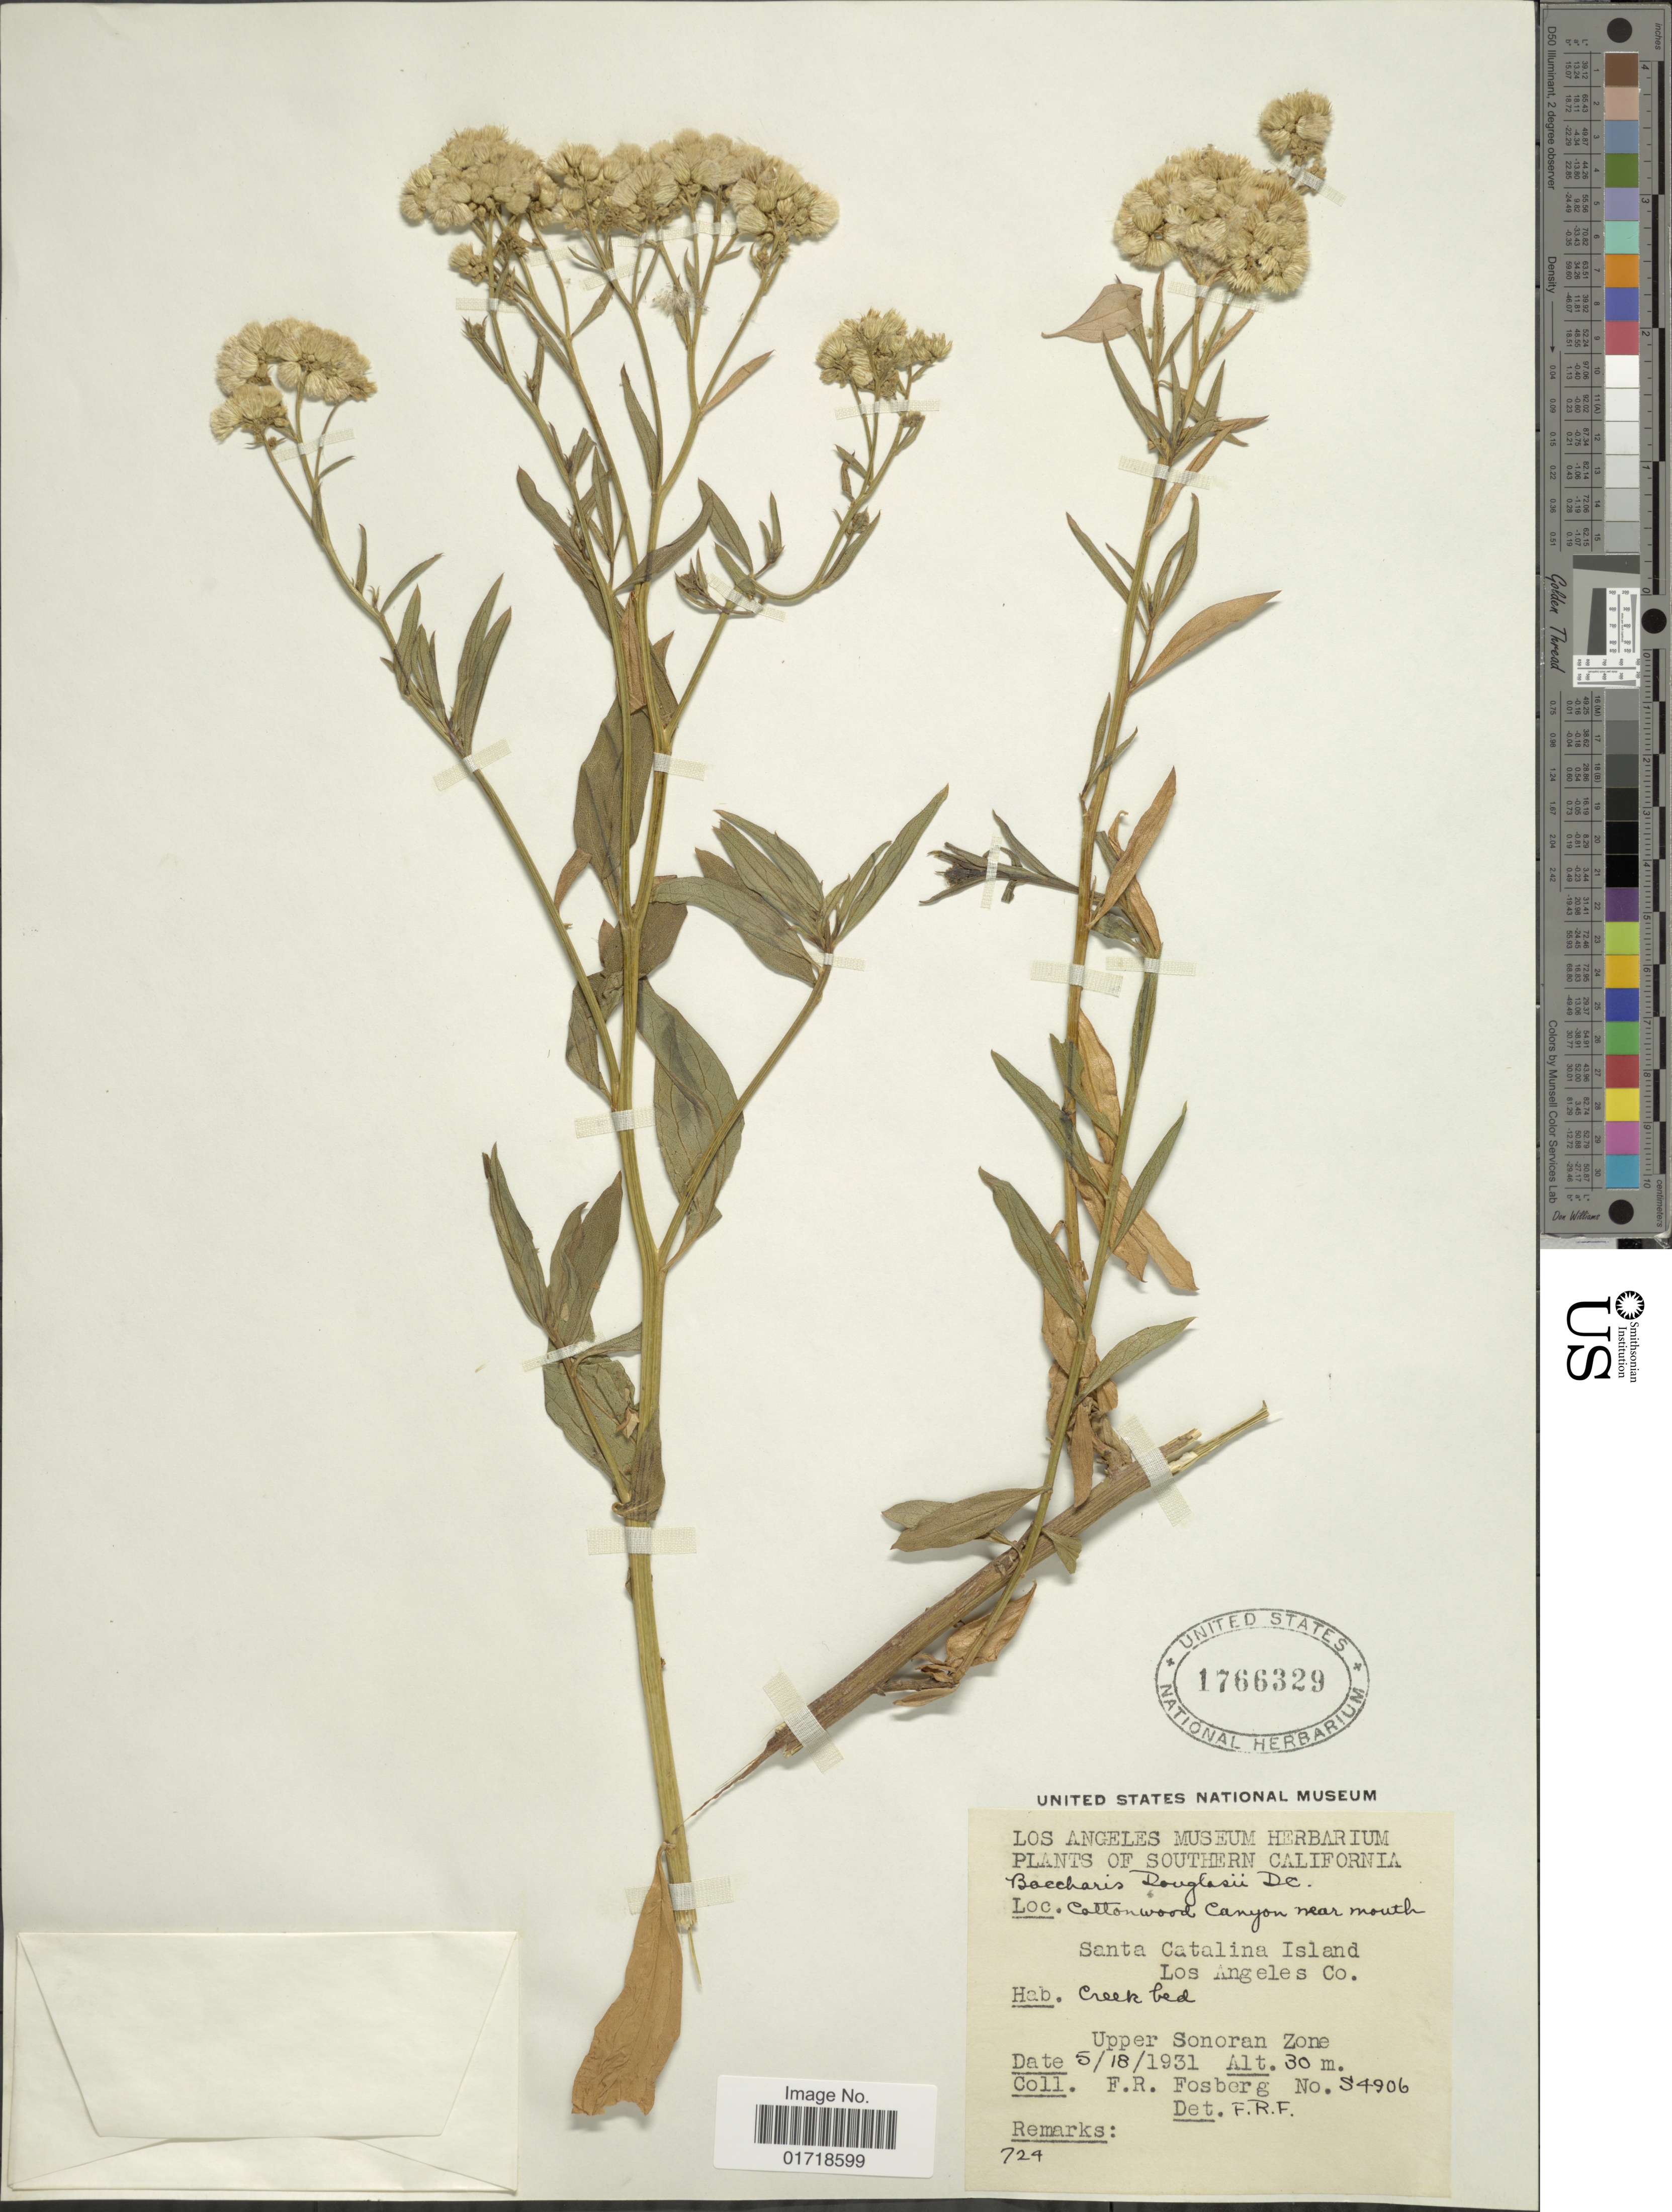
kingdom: Plantae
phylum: Tracheophyta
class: Magnoliopsida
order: Asterales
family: Asteraceae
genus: Baccharis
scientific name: Baccharis douglasii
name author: DC.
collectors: F. R. Fosberg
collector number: S4906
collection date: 1931-05-18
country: United States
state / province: California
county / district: Los Angeles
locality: Santa Catalina Island, Los Angeles, Upper Sonoran Zone.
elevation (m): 30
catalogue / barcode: US 1766329